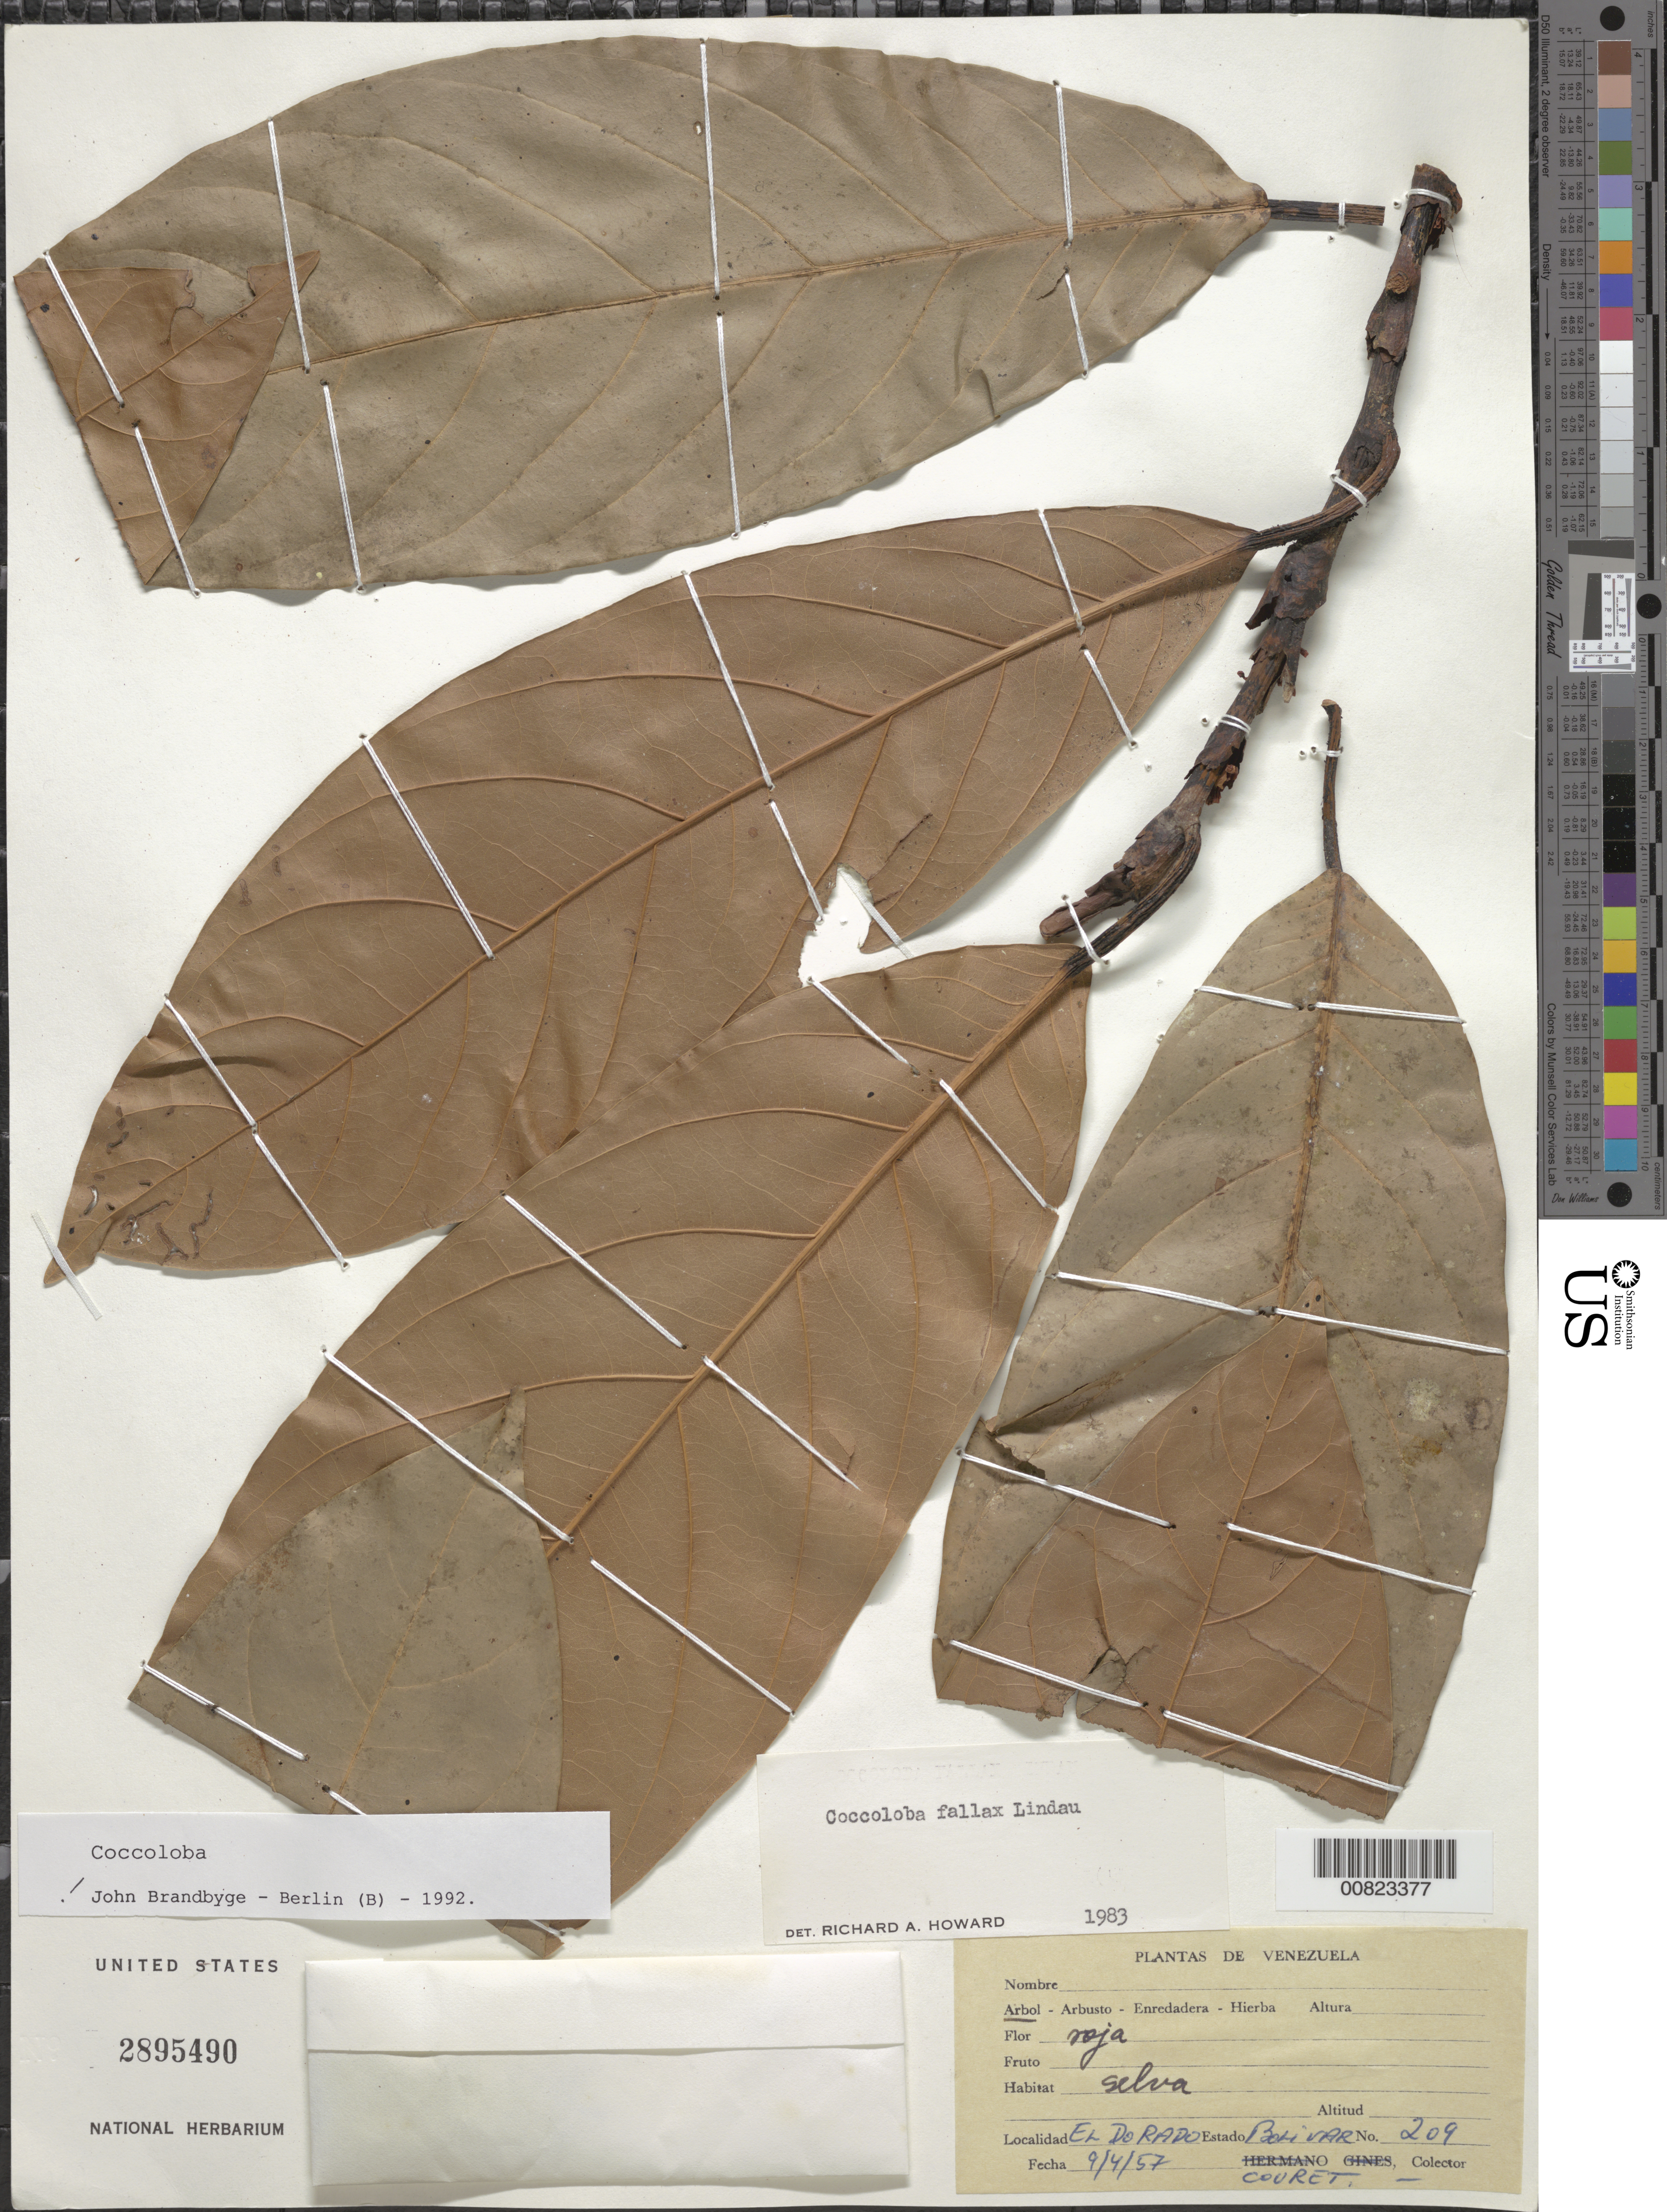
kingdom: Plantae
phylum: Tracheophyta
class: Magnoliopsida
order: Caryophyllales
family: Polygonaceae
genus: Coccoloba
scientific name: Coccoloba fallax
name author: Lindau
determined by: Brandbyge, J.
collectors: -. Couret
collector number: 209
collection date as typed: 9-Apr-57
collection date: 1957-04-09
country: Venezuela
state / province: Bolívar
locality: El Dorado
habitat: Selva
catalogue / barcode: US 2895490